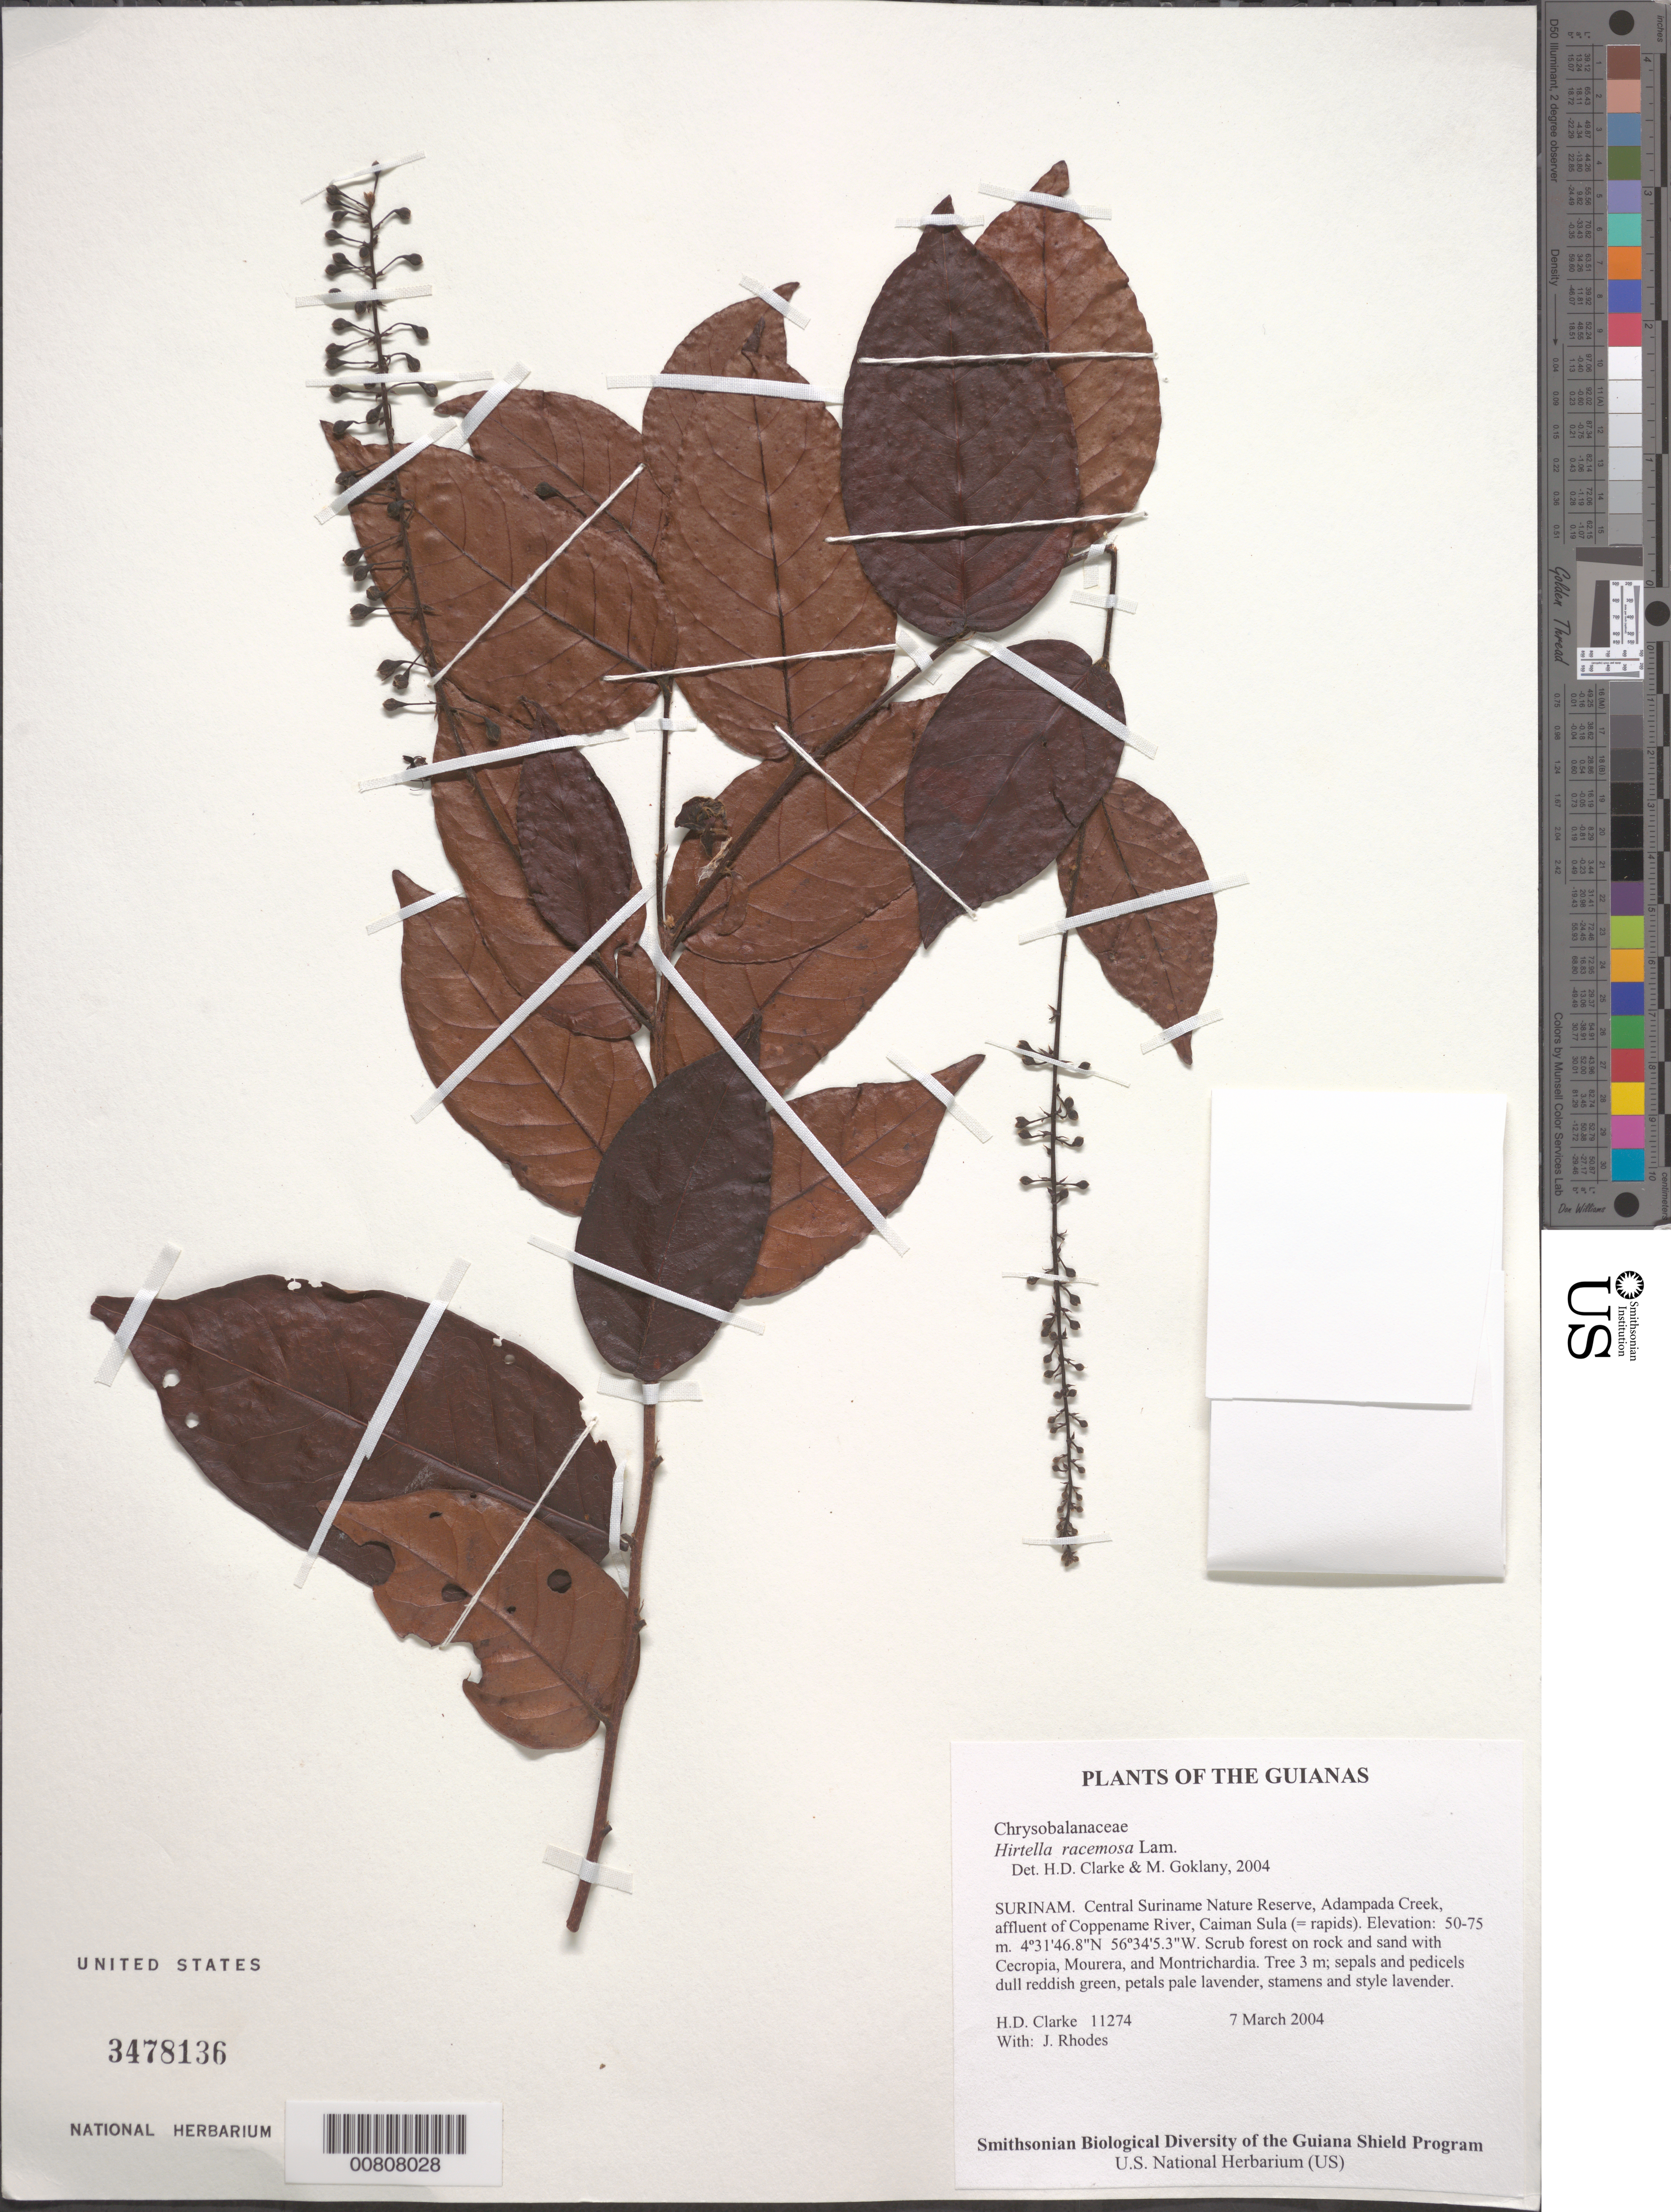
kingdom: Plantae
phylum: Tracheophyta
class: Magnoliopsida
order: Malpighiales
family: Chrysobalanaceae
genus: Hirtella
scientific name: Hirtella racemosa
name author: Lam.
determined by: Clarke, H. D.; Goklany, M.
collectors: H. D. Clarke & J. Rhodes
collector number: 11274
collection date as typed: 7 March 2004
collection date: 2004-03-07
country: Suriname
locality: Central Suriname Nature Reserve, Adampada Creek, affluent of Coppename River, Caiman Sula (= rapids)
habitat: Scrub forest on rock and sand with Cecropia, Mourera, and Montrichardia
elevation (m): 50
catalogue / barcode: US 3478136